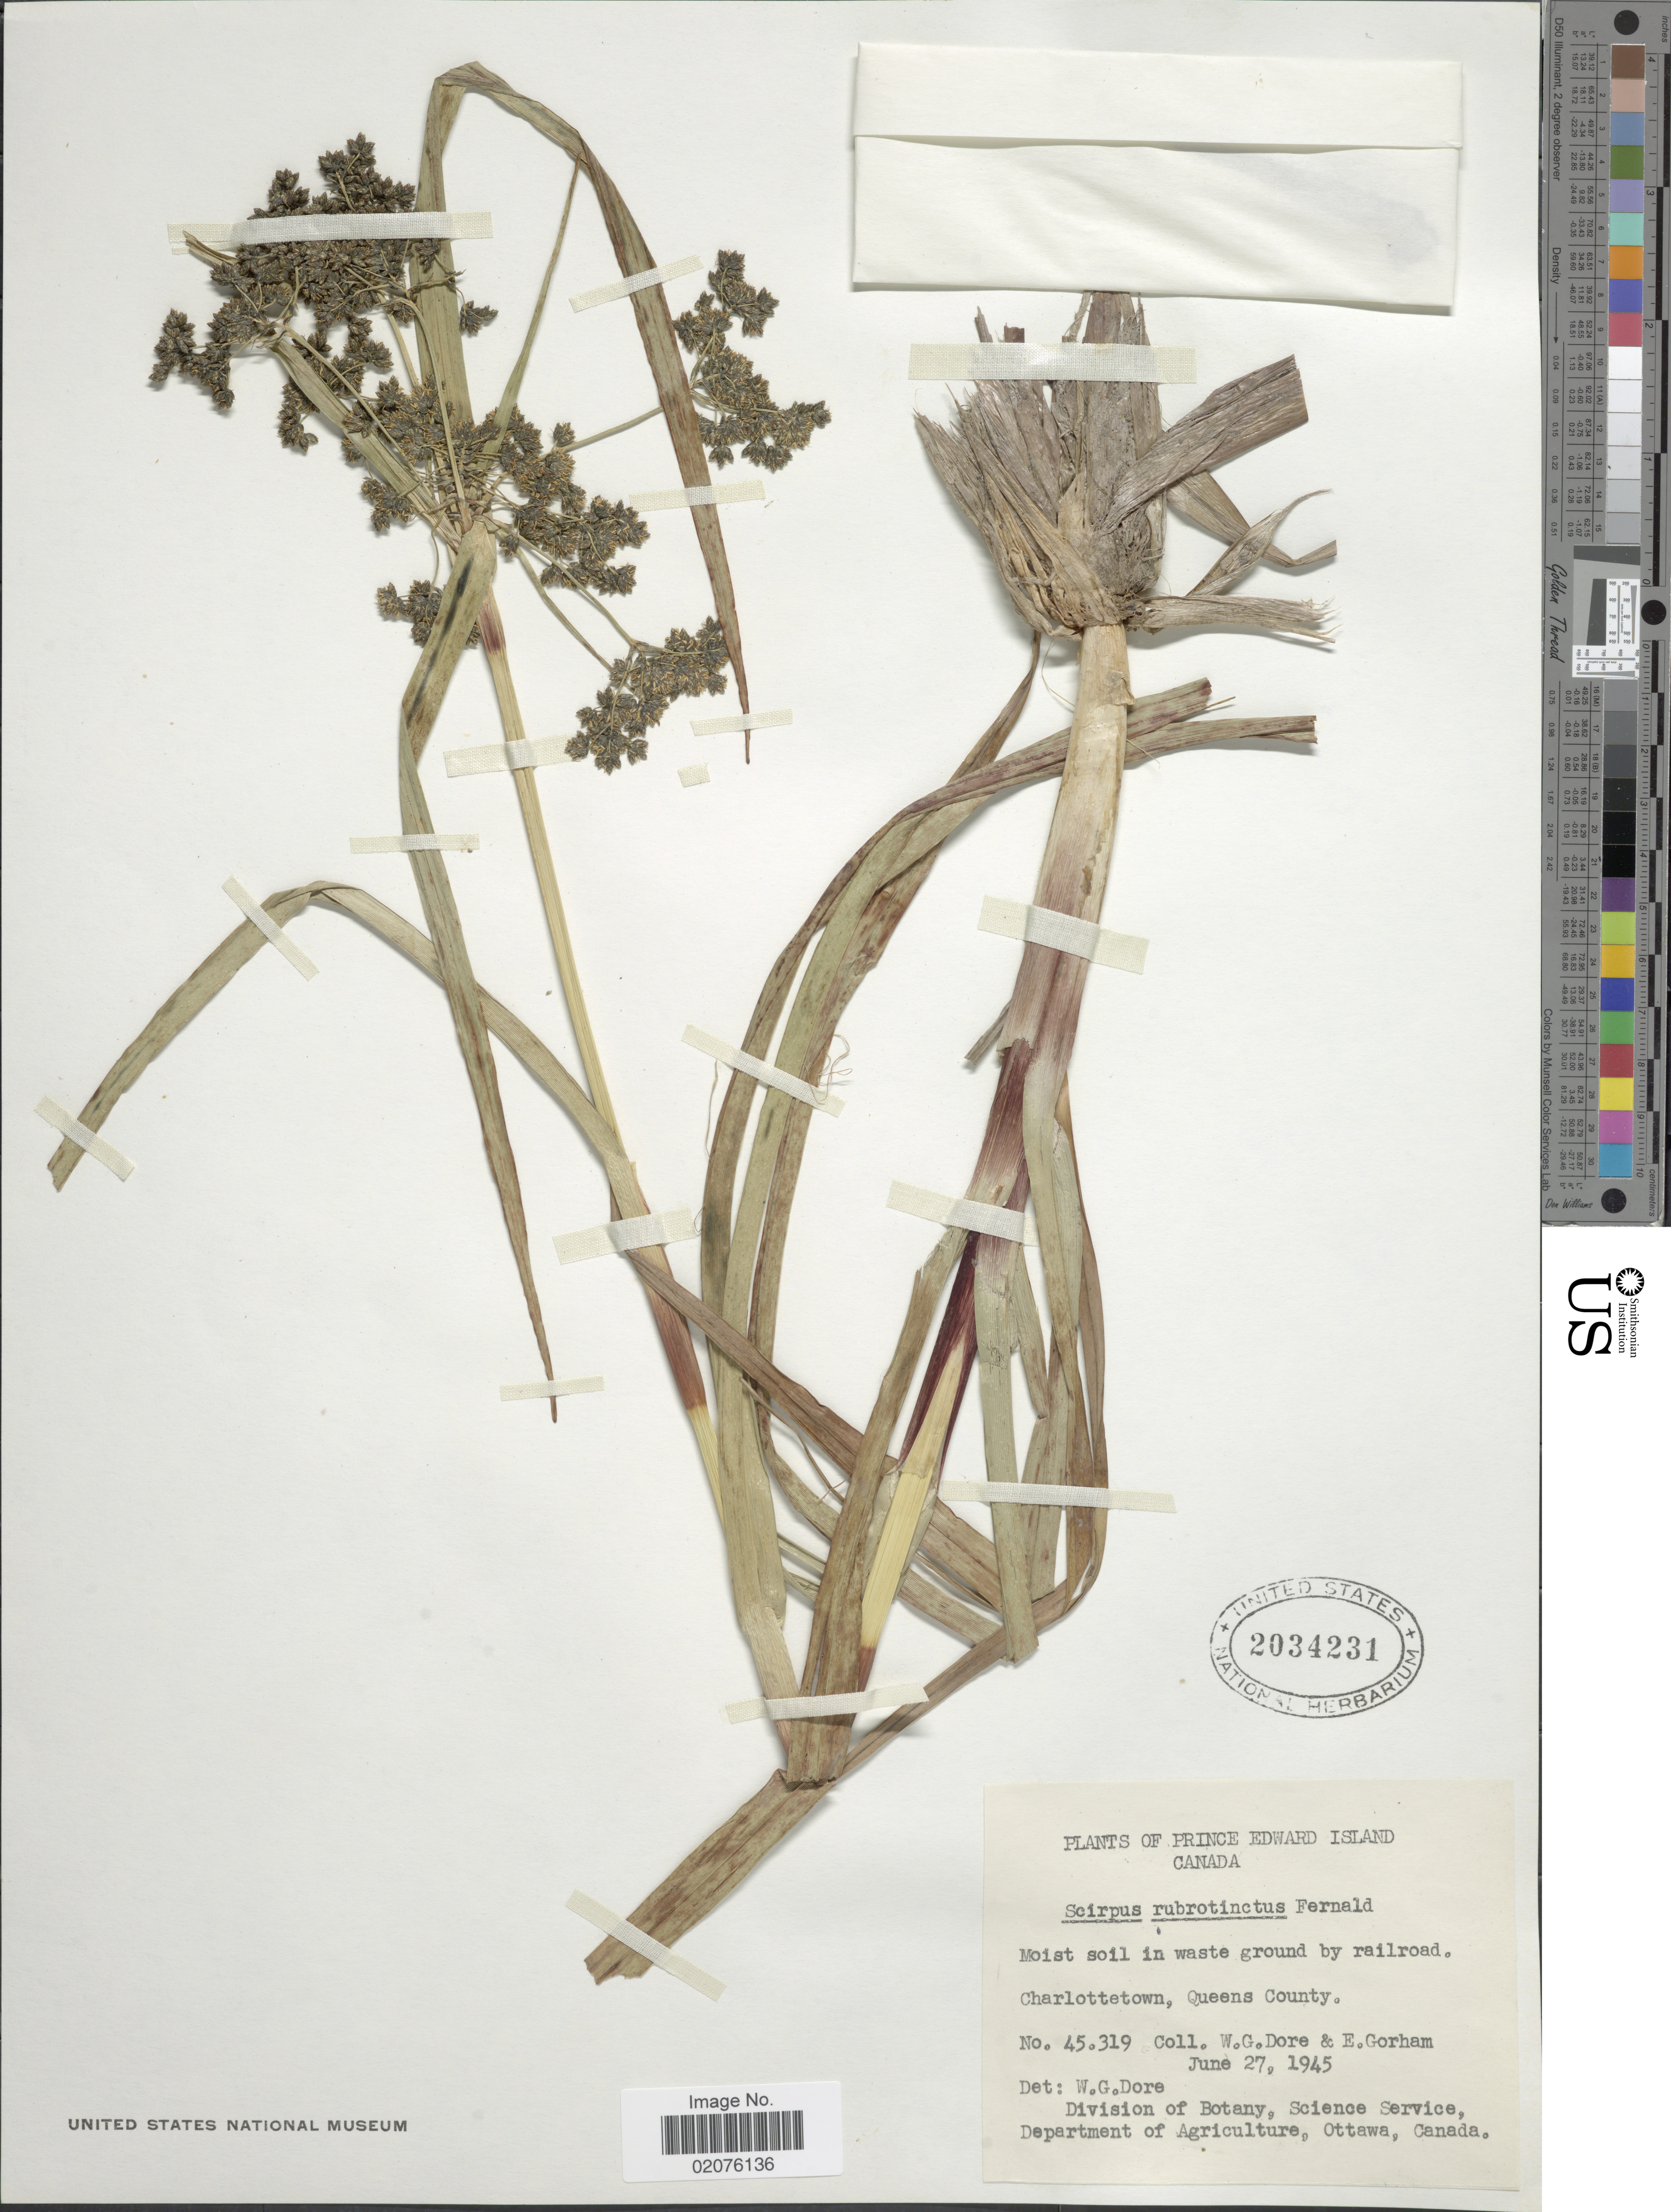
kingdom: Plantae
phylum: Tracheophyta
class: Liliopsida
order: Poales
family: Cyperaceae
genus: Scirpus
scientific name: Scirpus microcarpus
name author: J. Presl & C. Presl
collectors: W. Dore & E. Gorham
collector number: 45319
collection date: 1945-06-27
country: Canada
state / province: Prince Edward Island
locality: Charlottetown, Queens County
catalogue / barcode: US 2034231